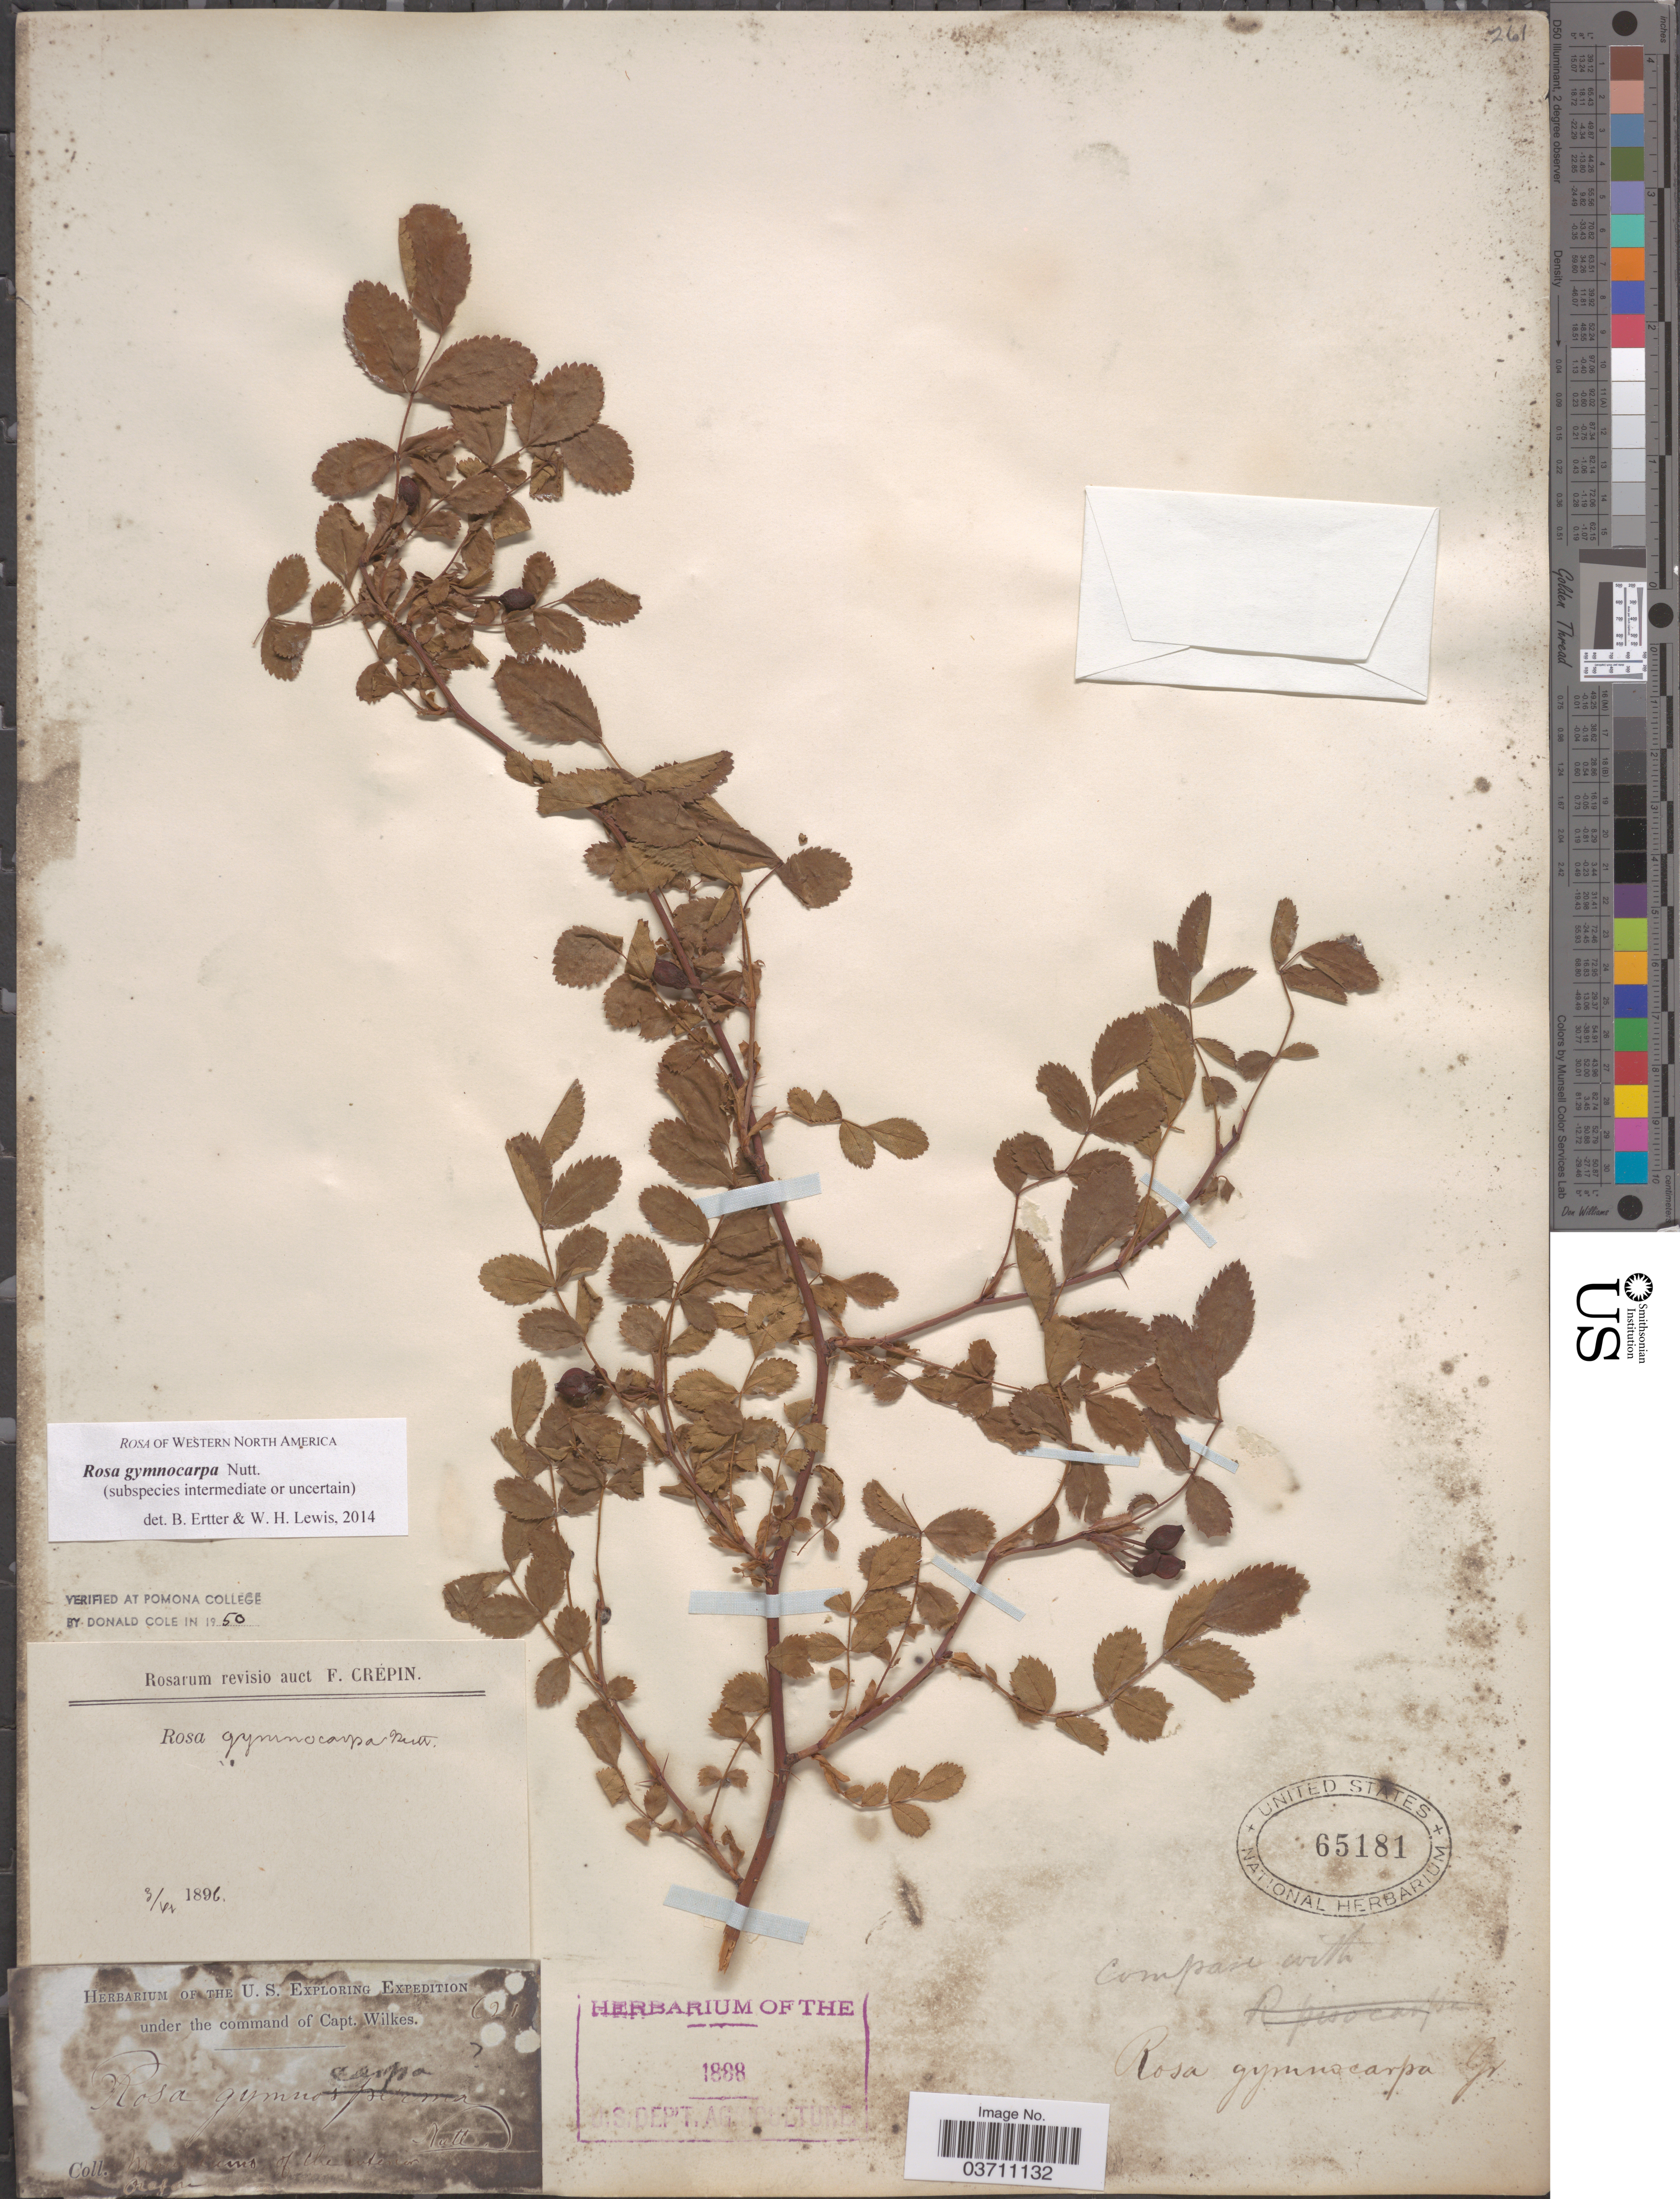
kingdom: Plantae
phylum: Tracheophyta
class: Magnoliopsida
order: Rosales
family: Rosaceae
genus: Rosa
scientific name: Rosa gymnocarpa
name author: Nutt.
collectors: Ex herb. of the U. S. Exploring Expedition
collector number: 621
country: United States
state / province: Oregon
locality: Mountains of the interior.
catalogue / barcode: US 65181